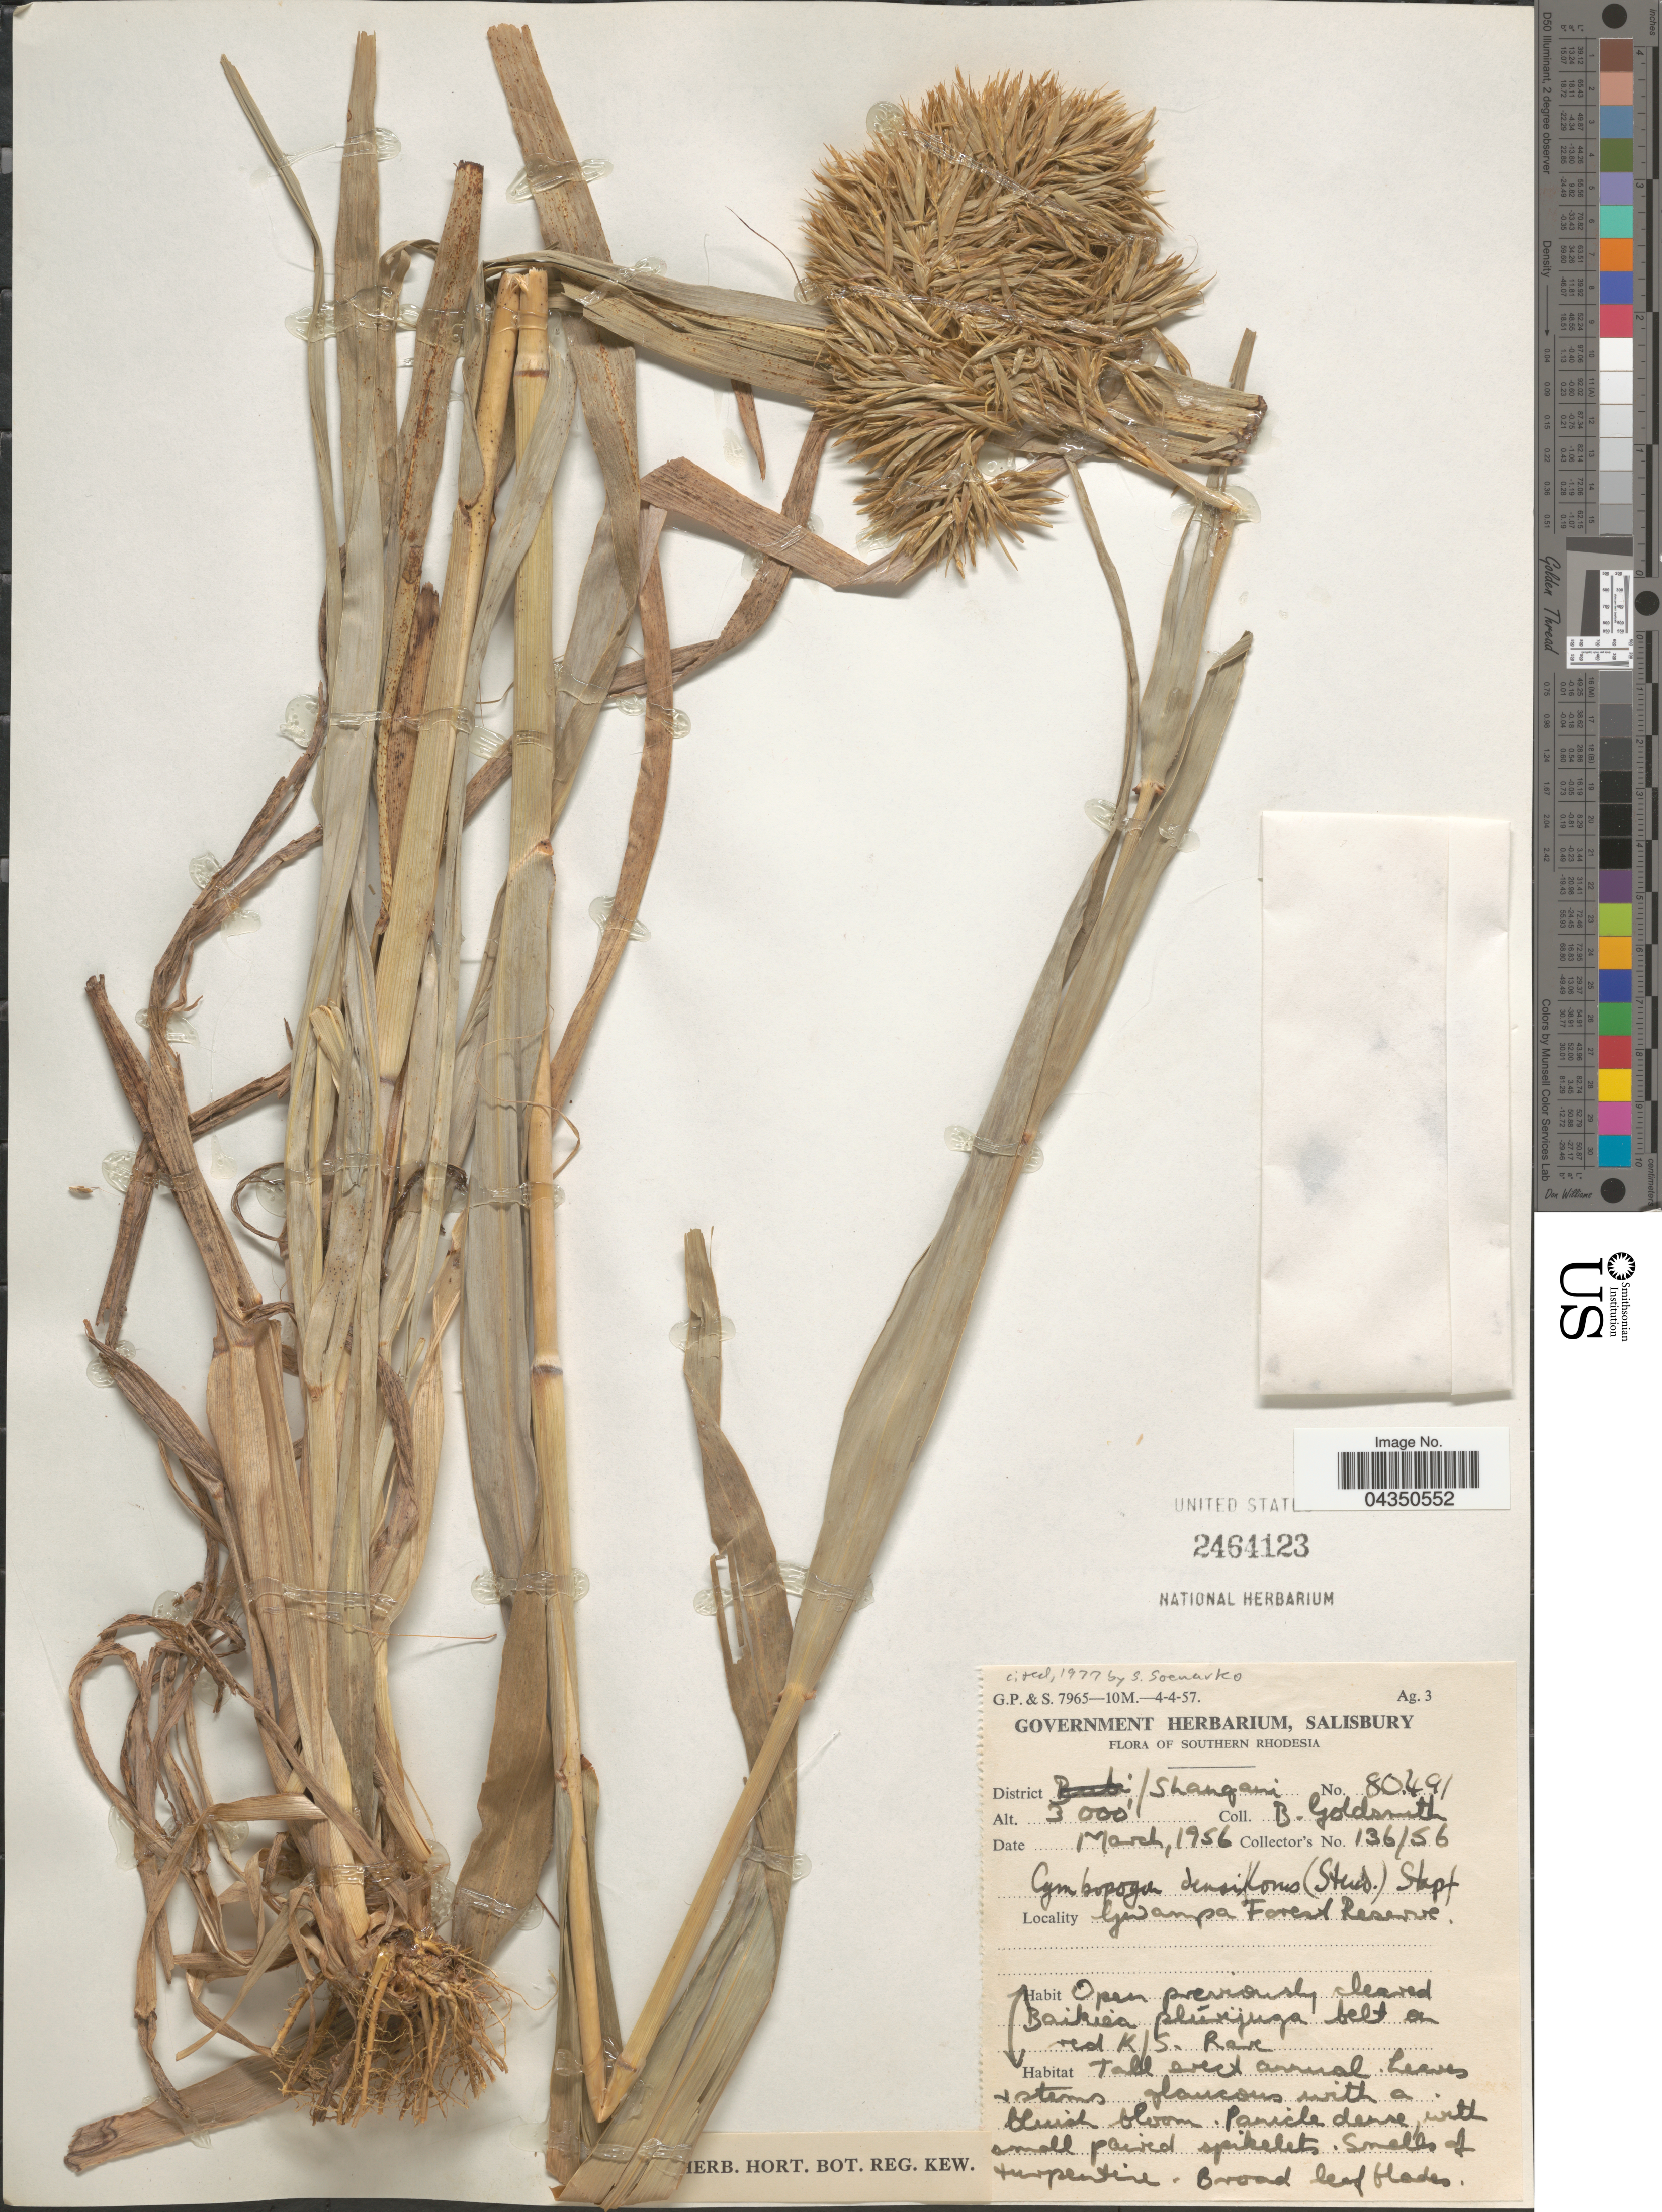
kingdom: Plantae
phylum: Tracheophyta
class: Liliopsida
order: Poales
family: Poaceae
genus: Cymbopogon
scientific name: Cymbopogon densiflorus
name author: Stapf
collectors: B. Goldsmith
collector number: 136/56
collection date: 1956-03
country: Zimbabwe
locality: Southern Rhodesia. District Shangani. Gwampa Forest Reserve.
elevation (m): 914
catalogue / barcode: US 2464123